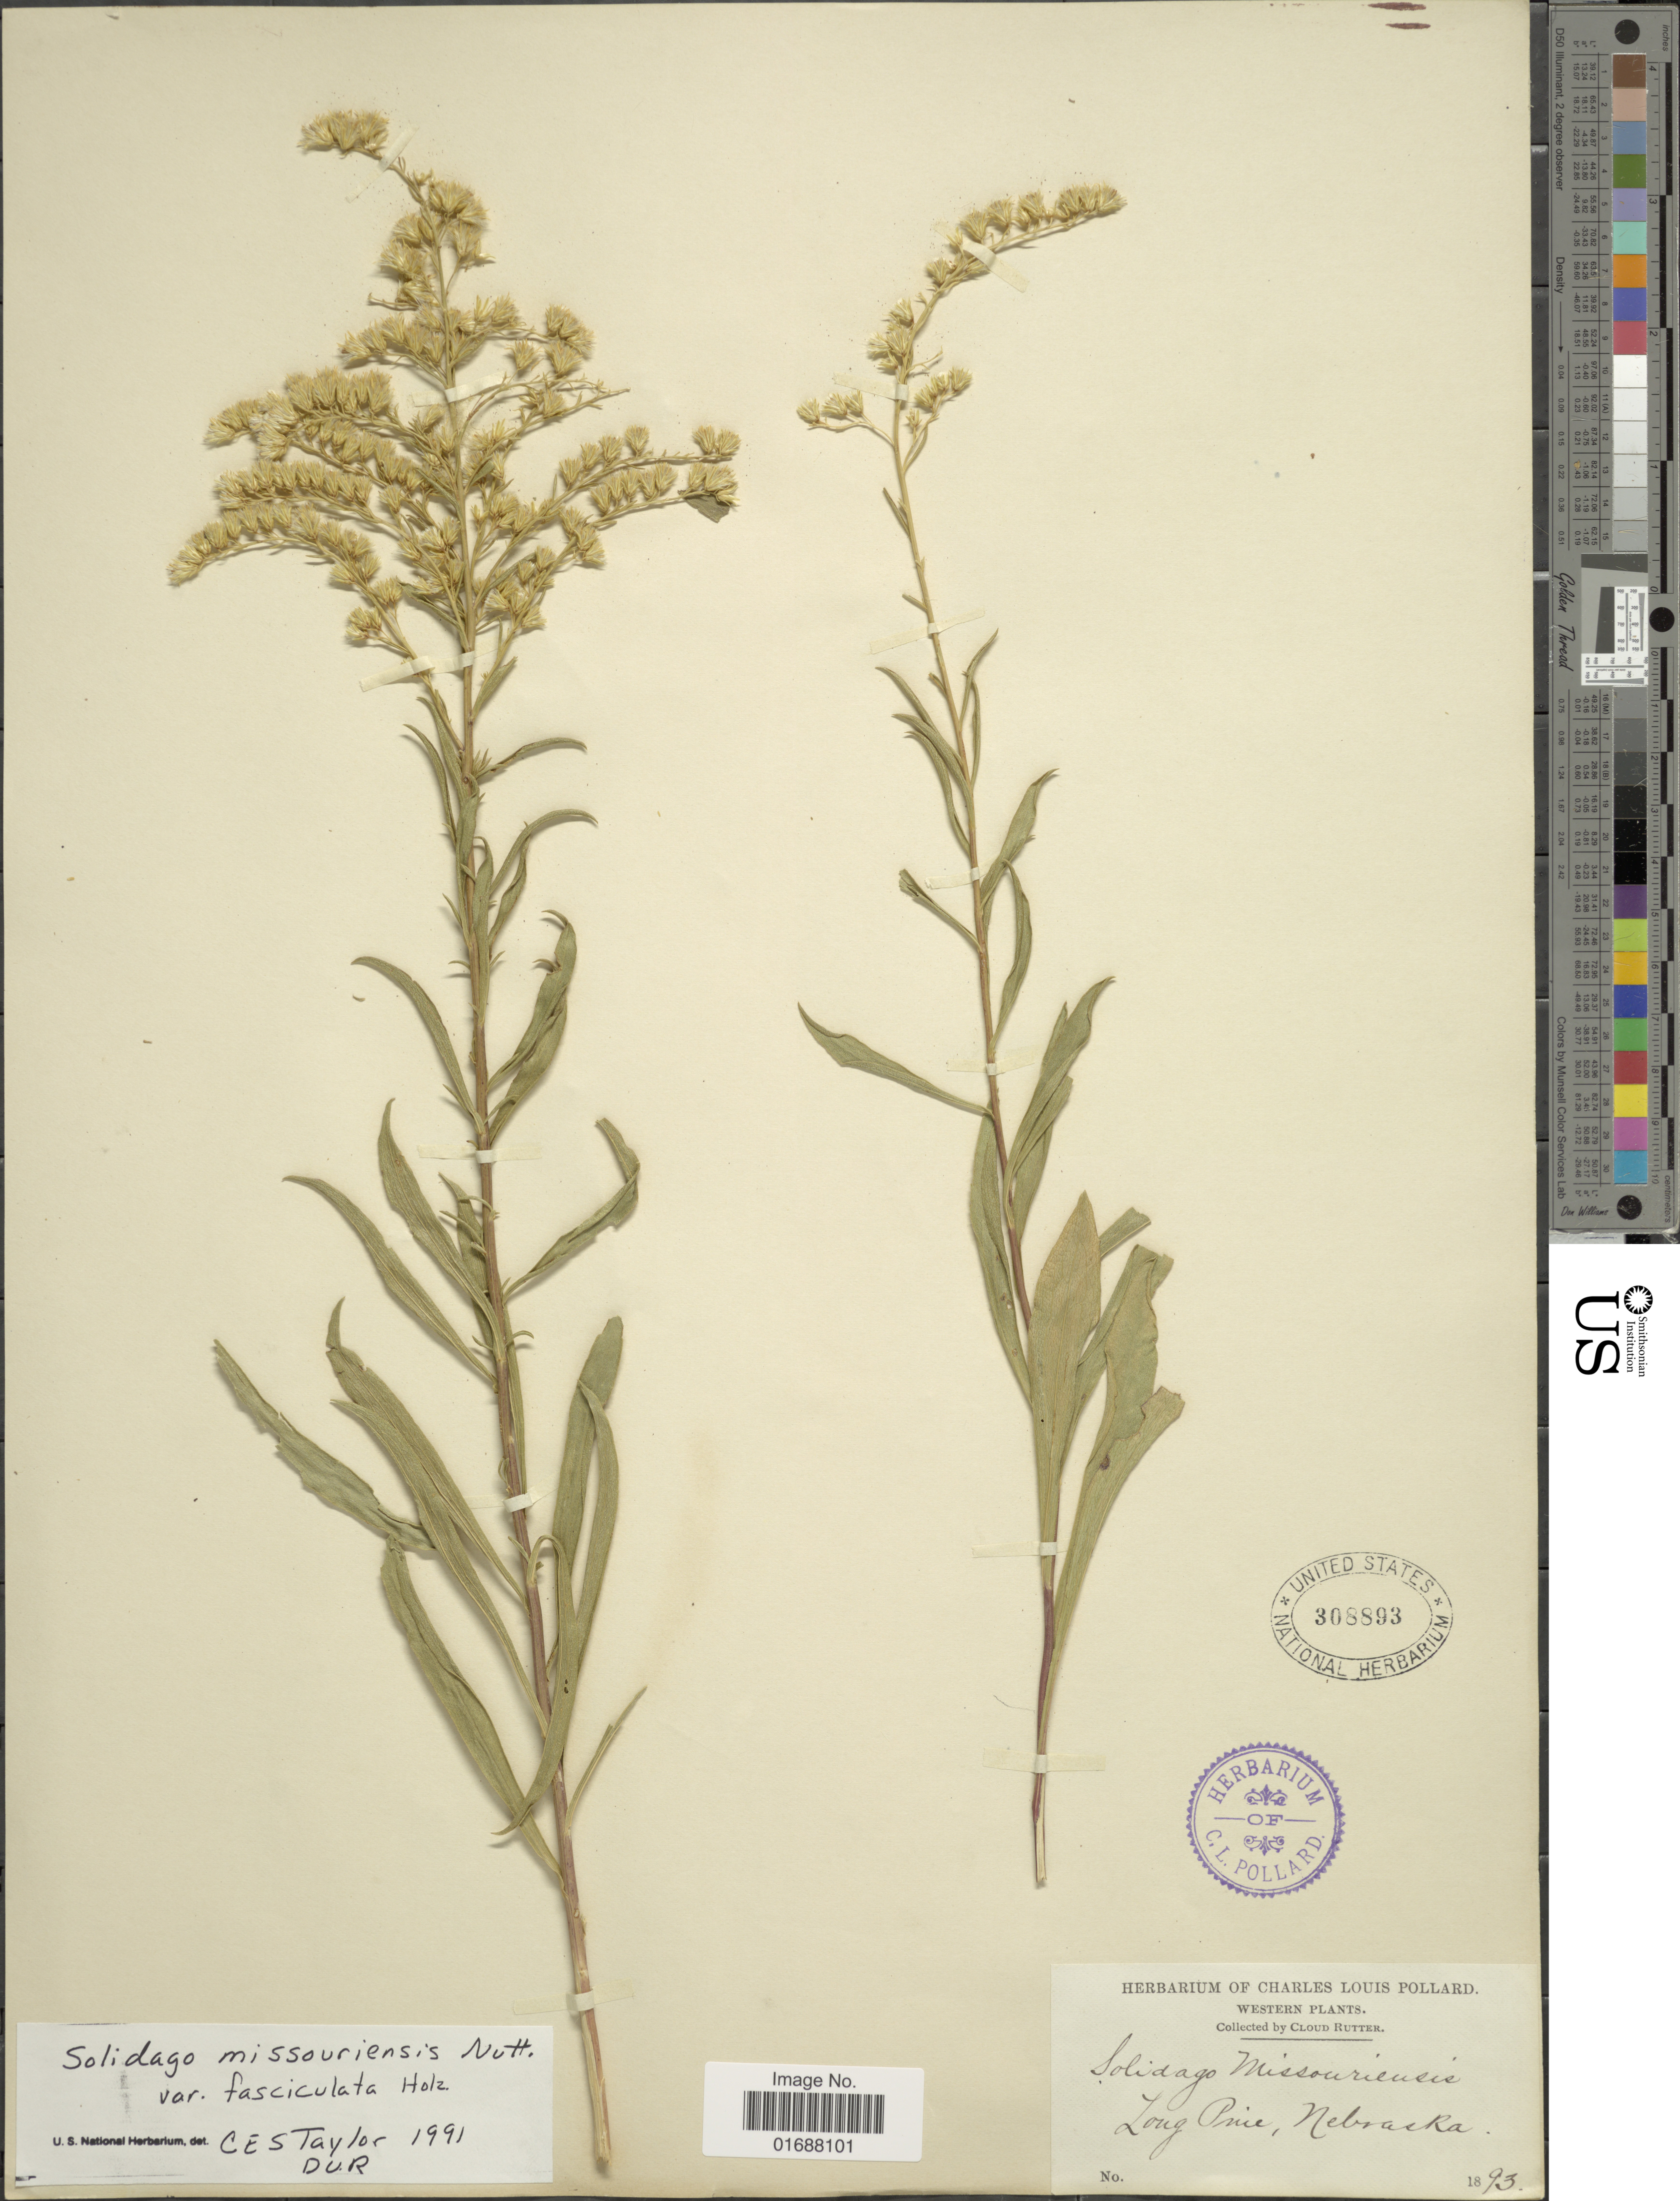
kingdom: Plantae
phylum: Tracheophyta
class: Magnoliopsida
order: Asterales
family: Asteraceae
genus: Solidago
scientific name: Solidago missouriensis var. fasciculata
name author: Holz.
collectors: C. Rutter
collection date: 1893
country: United States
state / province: Nebraska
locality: Long Pine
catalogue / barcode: US 308893